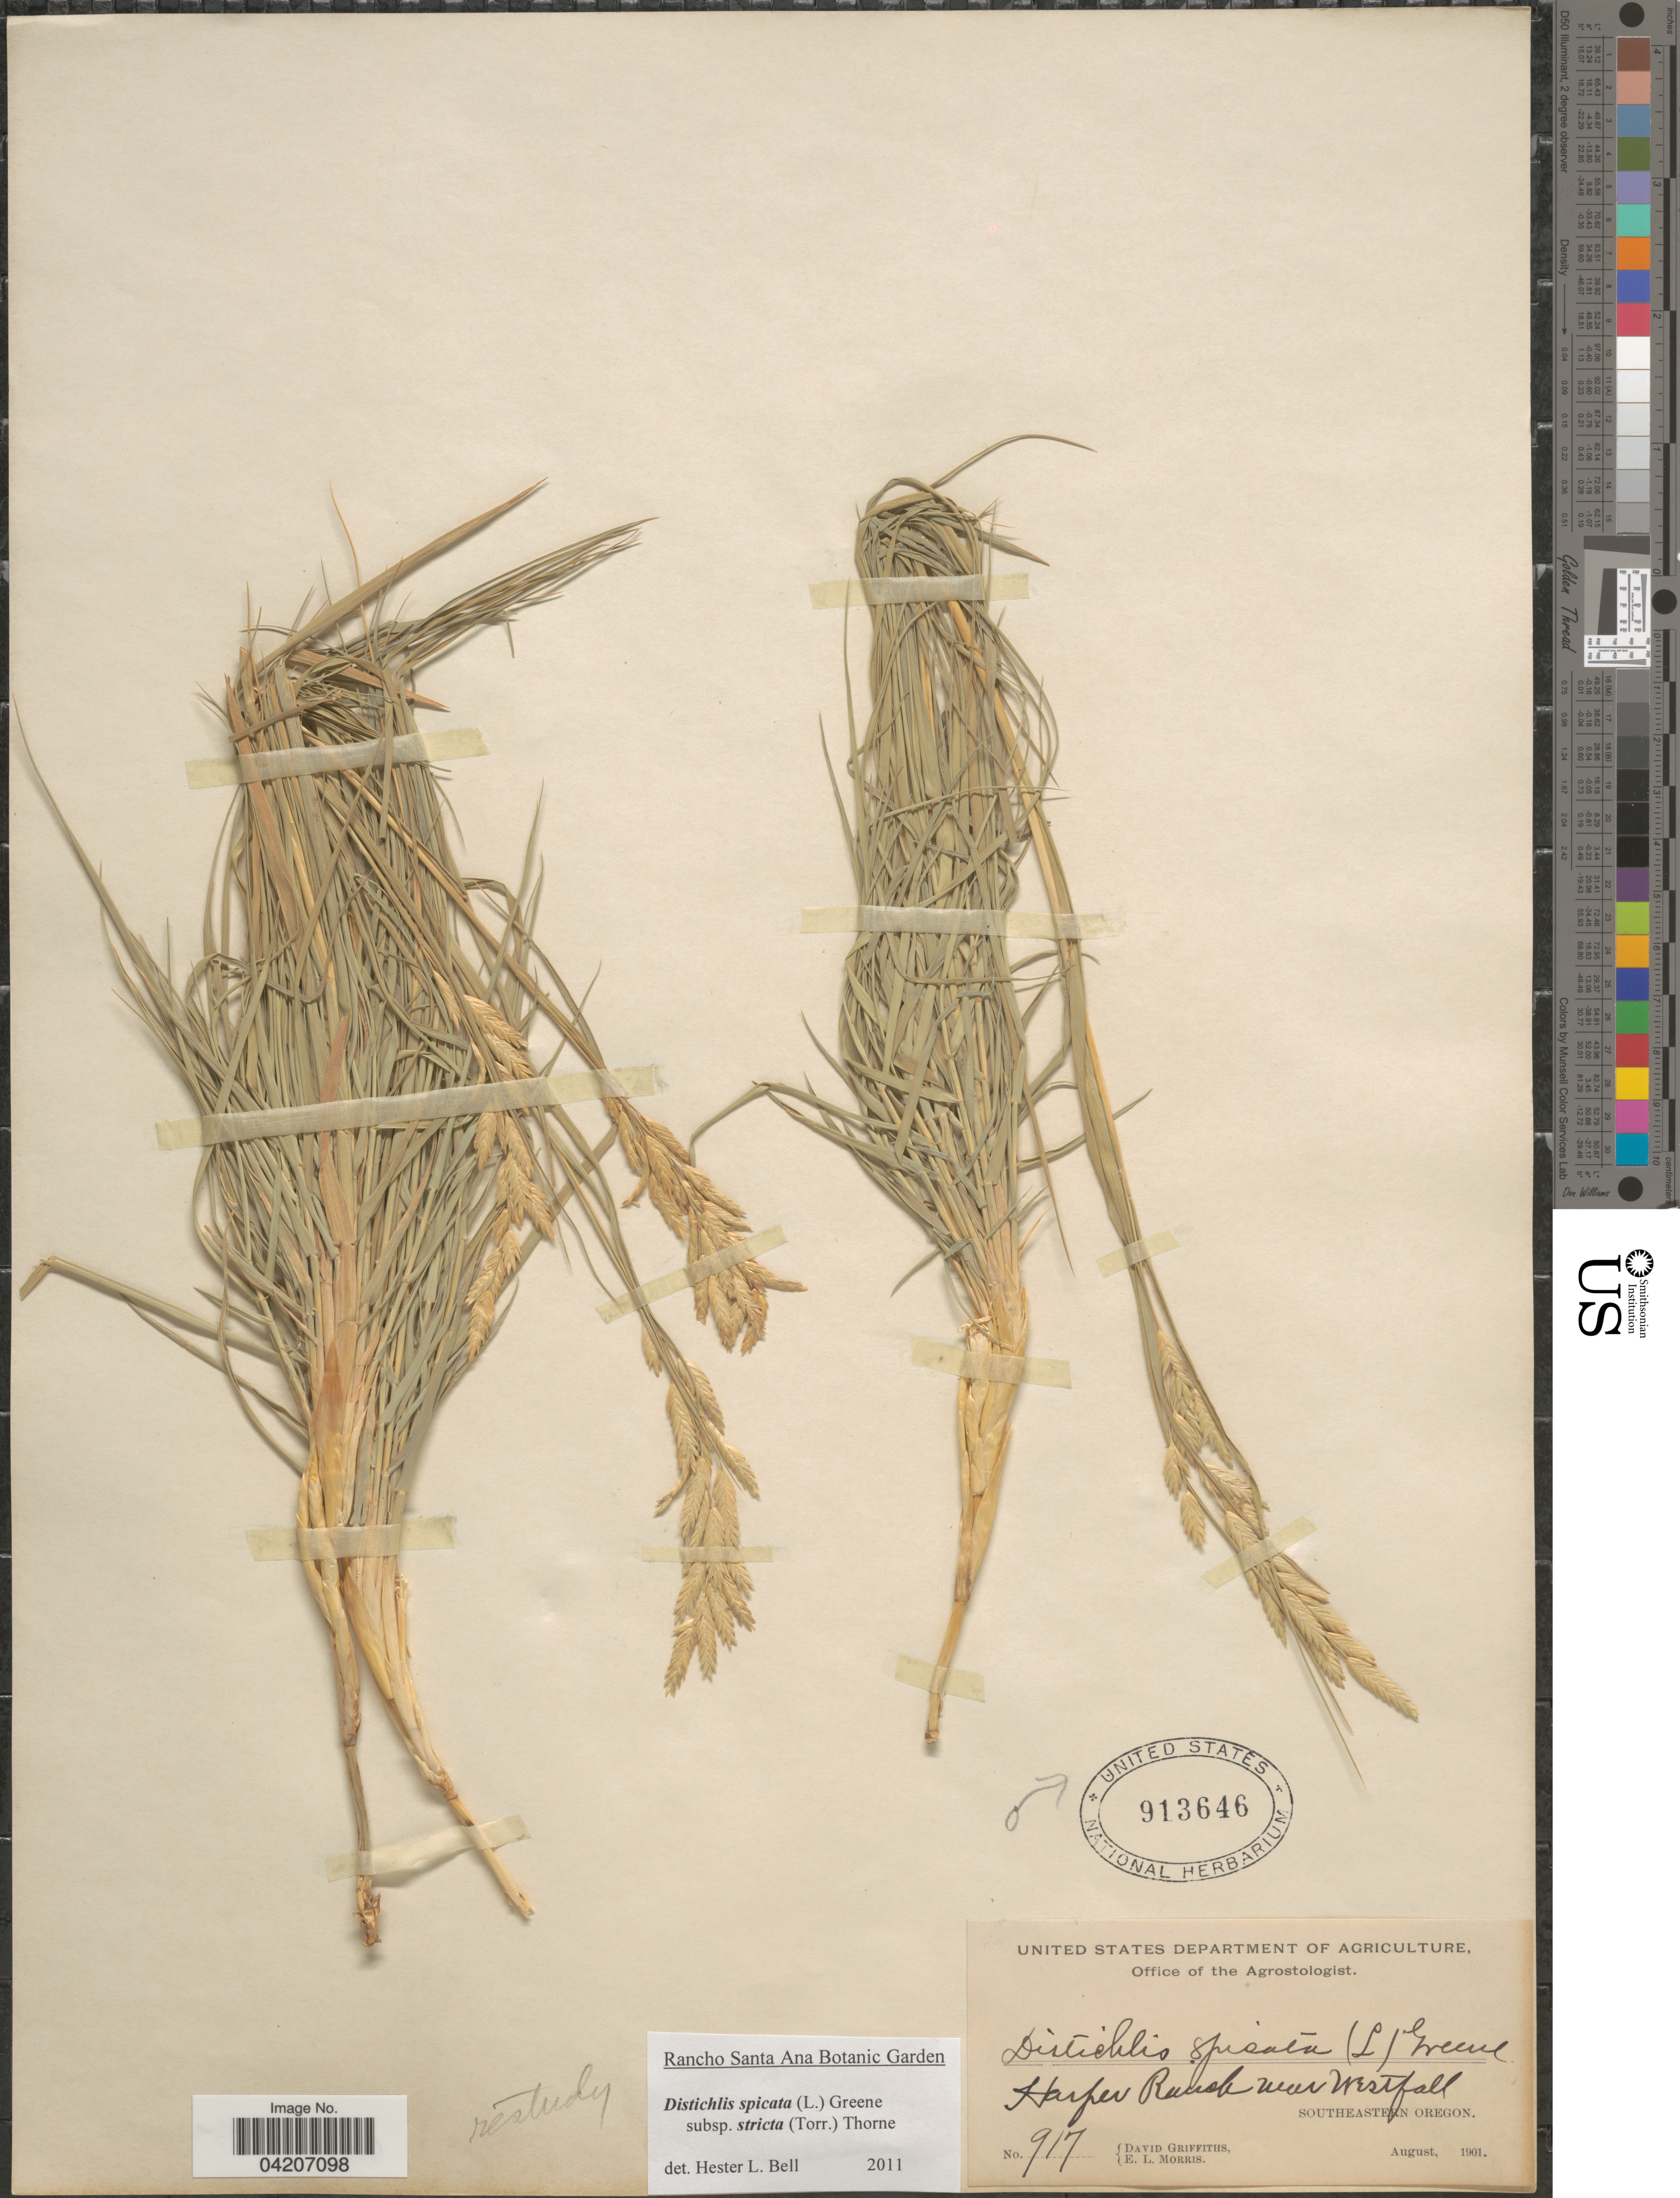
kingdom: Plantae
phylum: Tracheophyta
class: Liliopsida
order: Poales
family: Poaceae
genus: Distichlis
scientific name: Distichlis spicata subsp. stricta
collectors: D. Griffiths & E. Morris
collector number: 917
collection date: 1901-08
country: United States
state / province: Oregon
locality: Harper Ranch near Westfall. Southeastern Oregon.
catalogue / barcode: US 913646